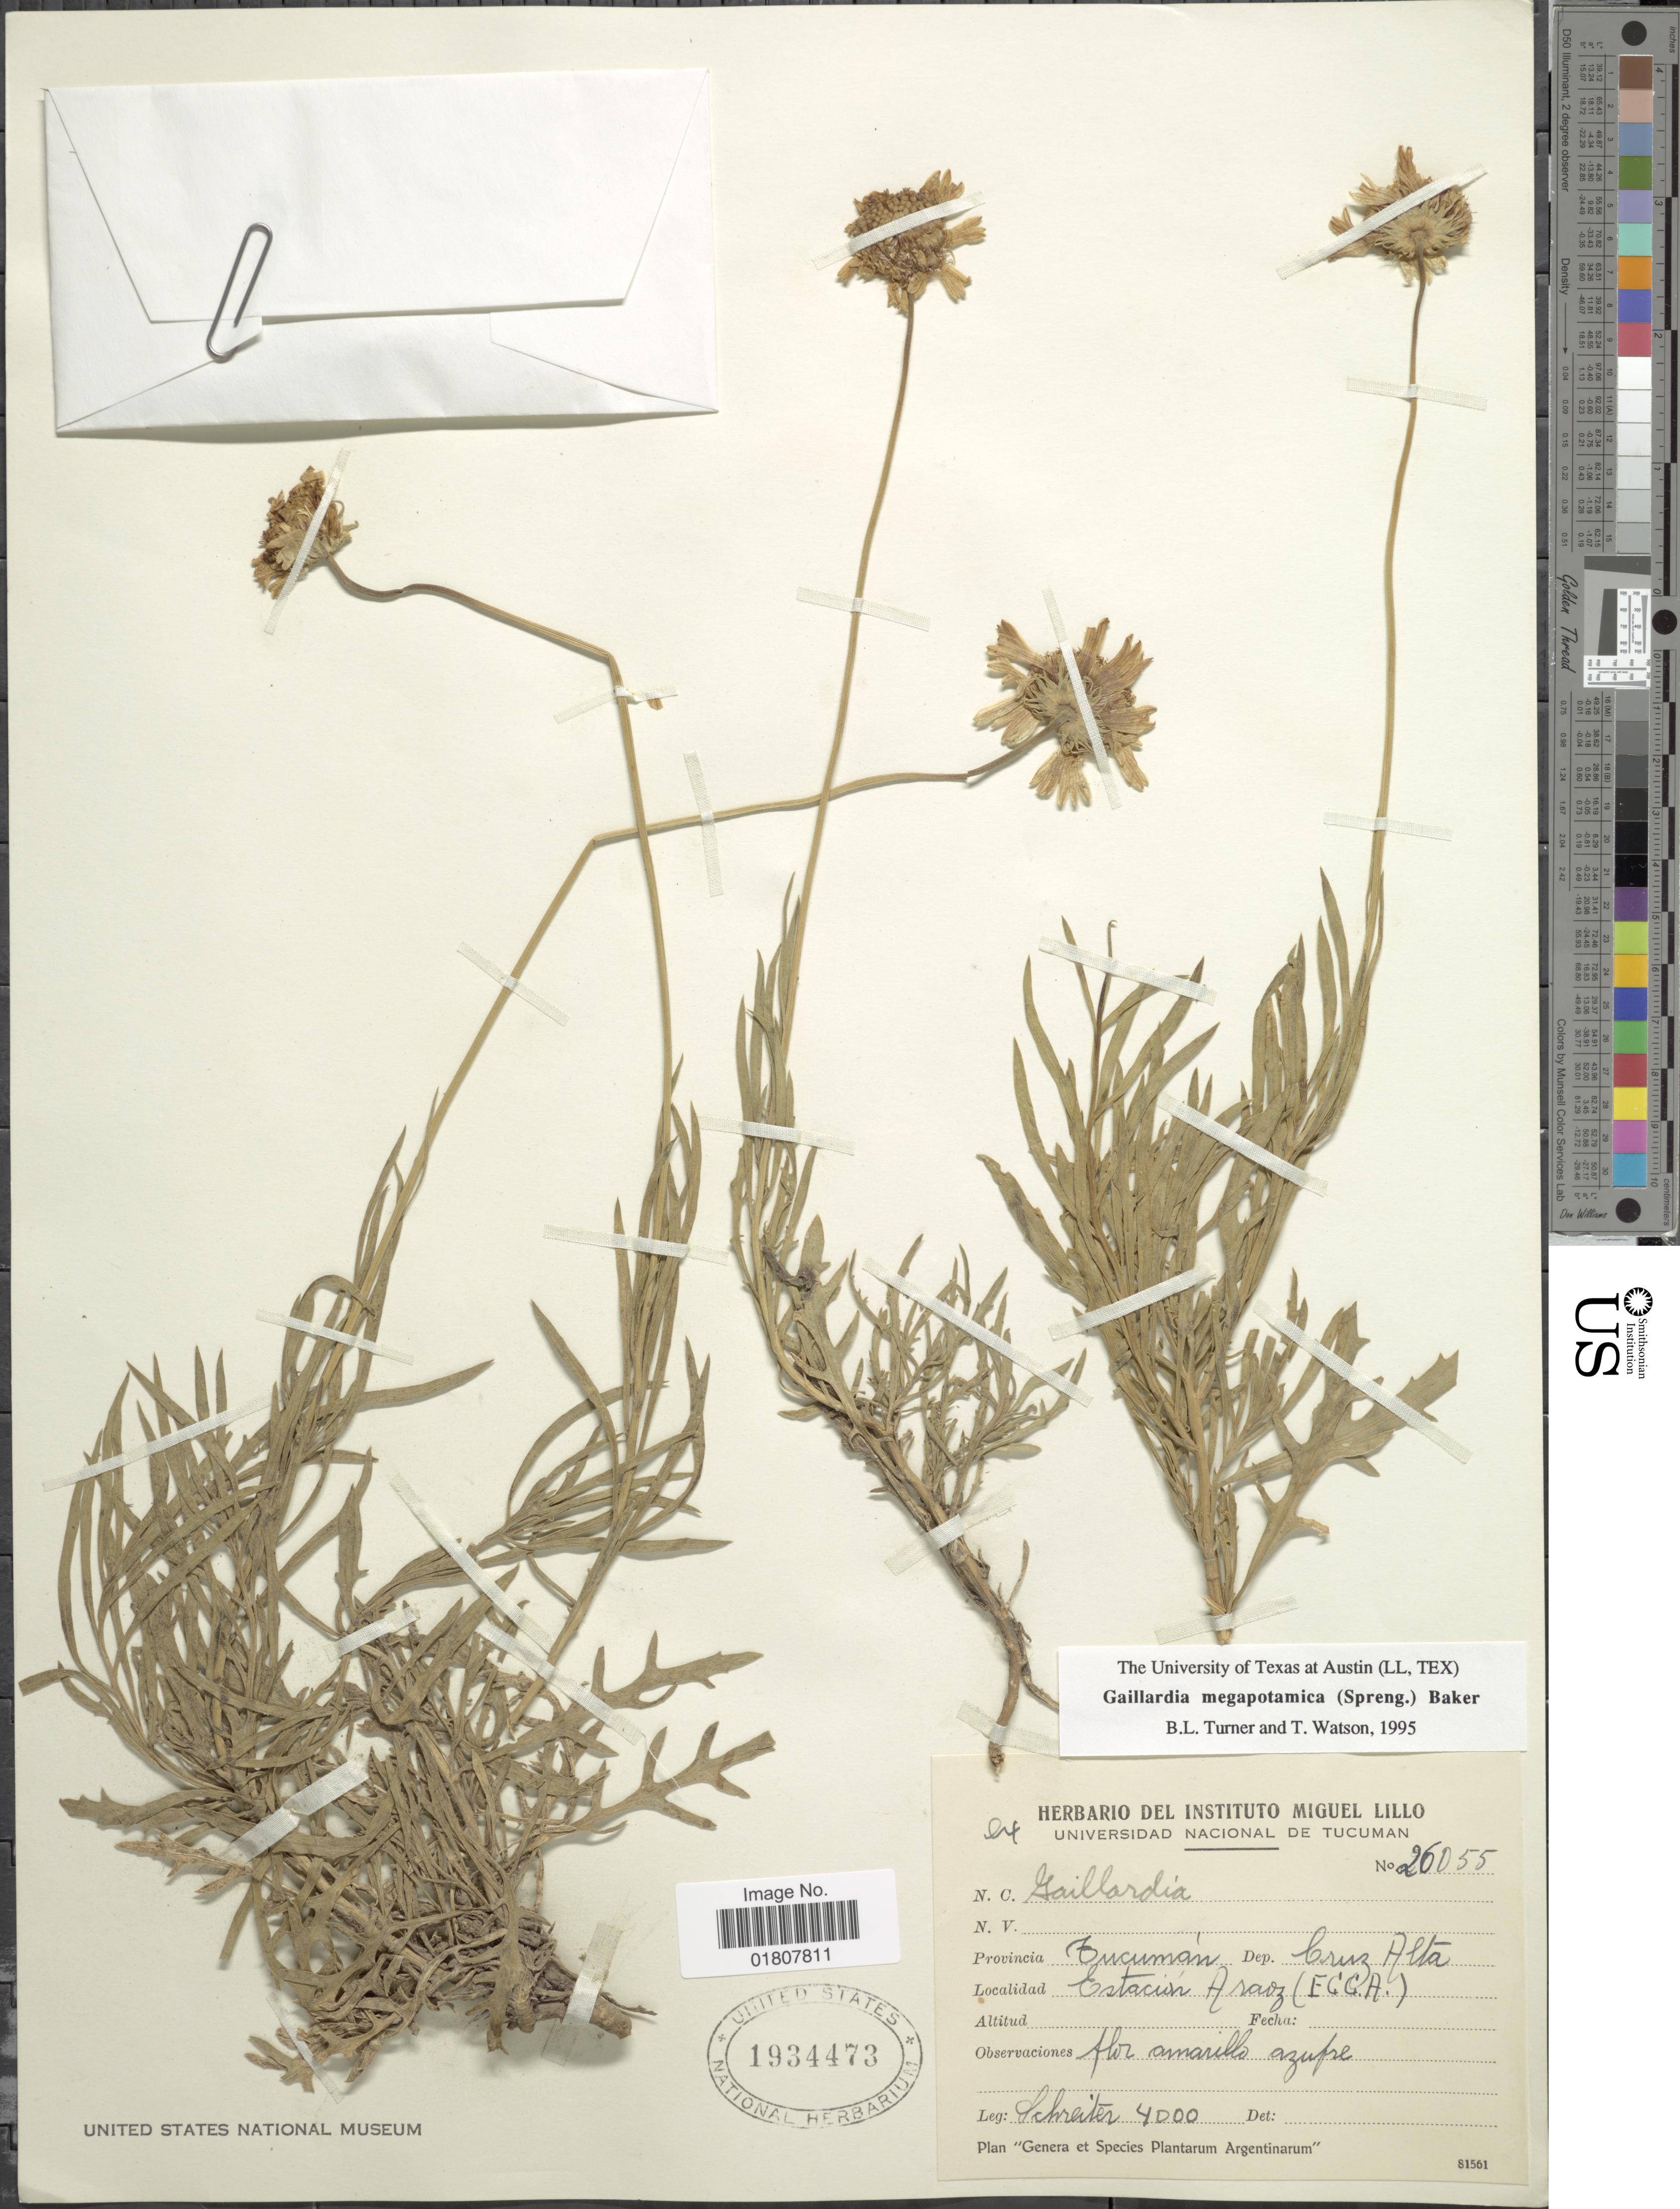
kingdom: Plantae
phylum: Tracheophyta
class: Magnoliopsida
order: Asterales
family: Asteraceae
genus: Gaillardia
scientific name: Gaillardia megapotamica var. radiata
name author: Baker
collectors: -. Schreiter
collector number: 4000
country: Argentina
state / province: Tucuman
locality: Dep. Cruz Alta, Estacion Araoz (E. G. G. A.)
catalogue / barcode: US 1934473